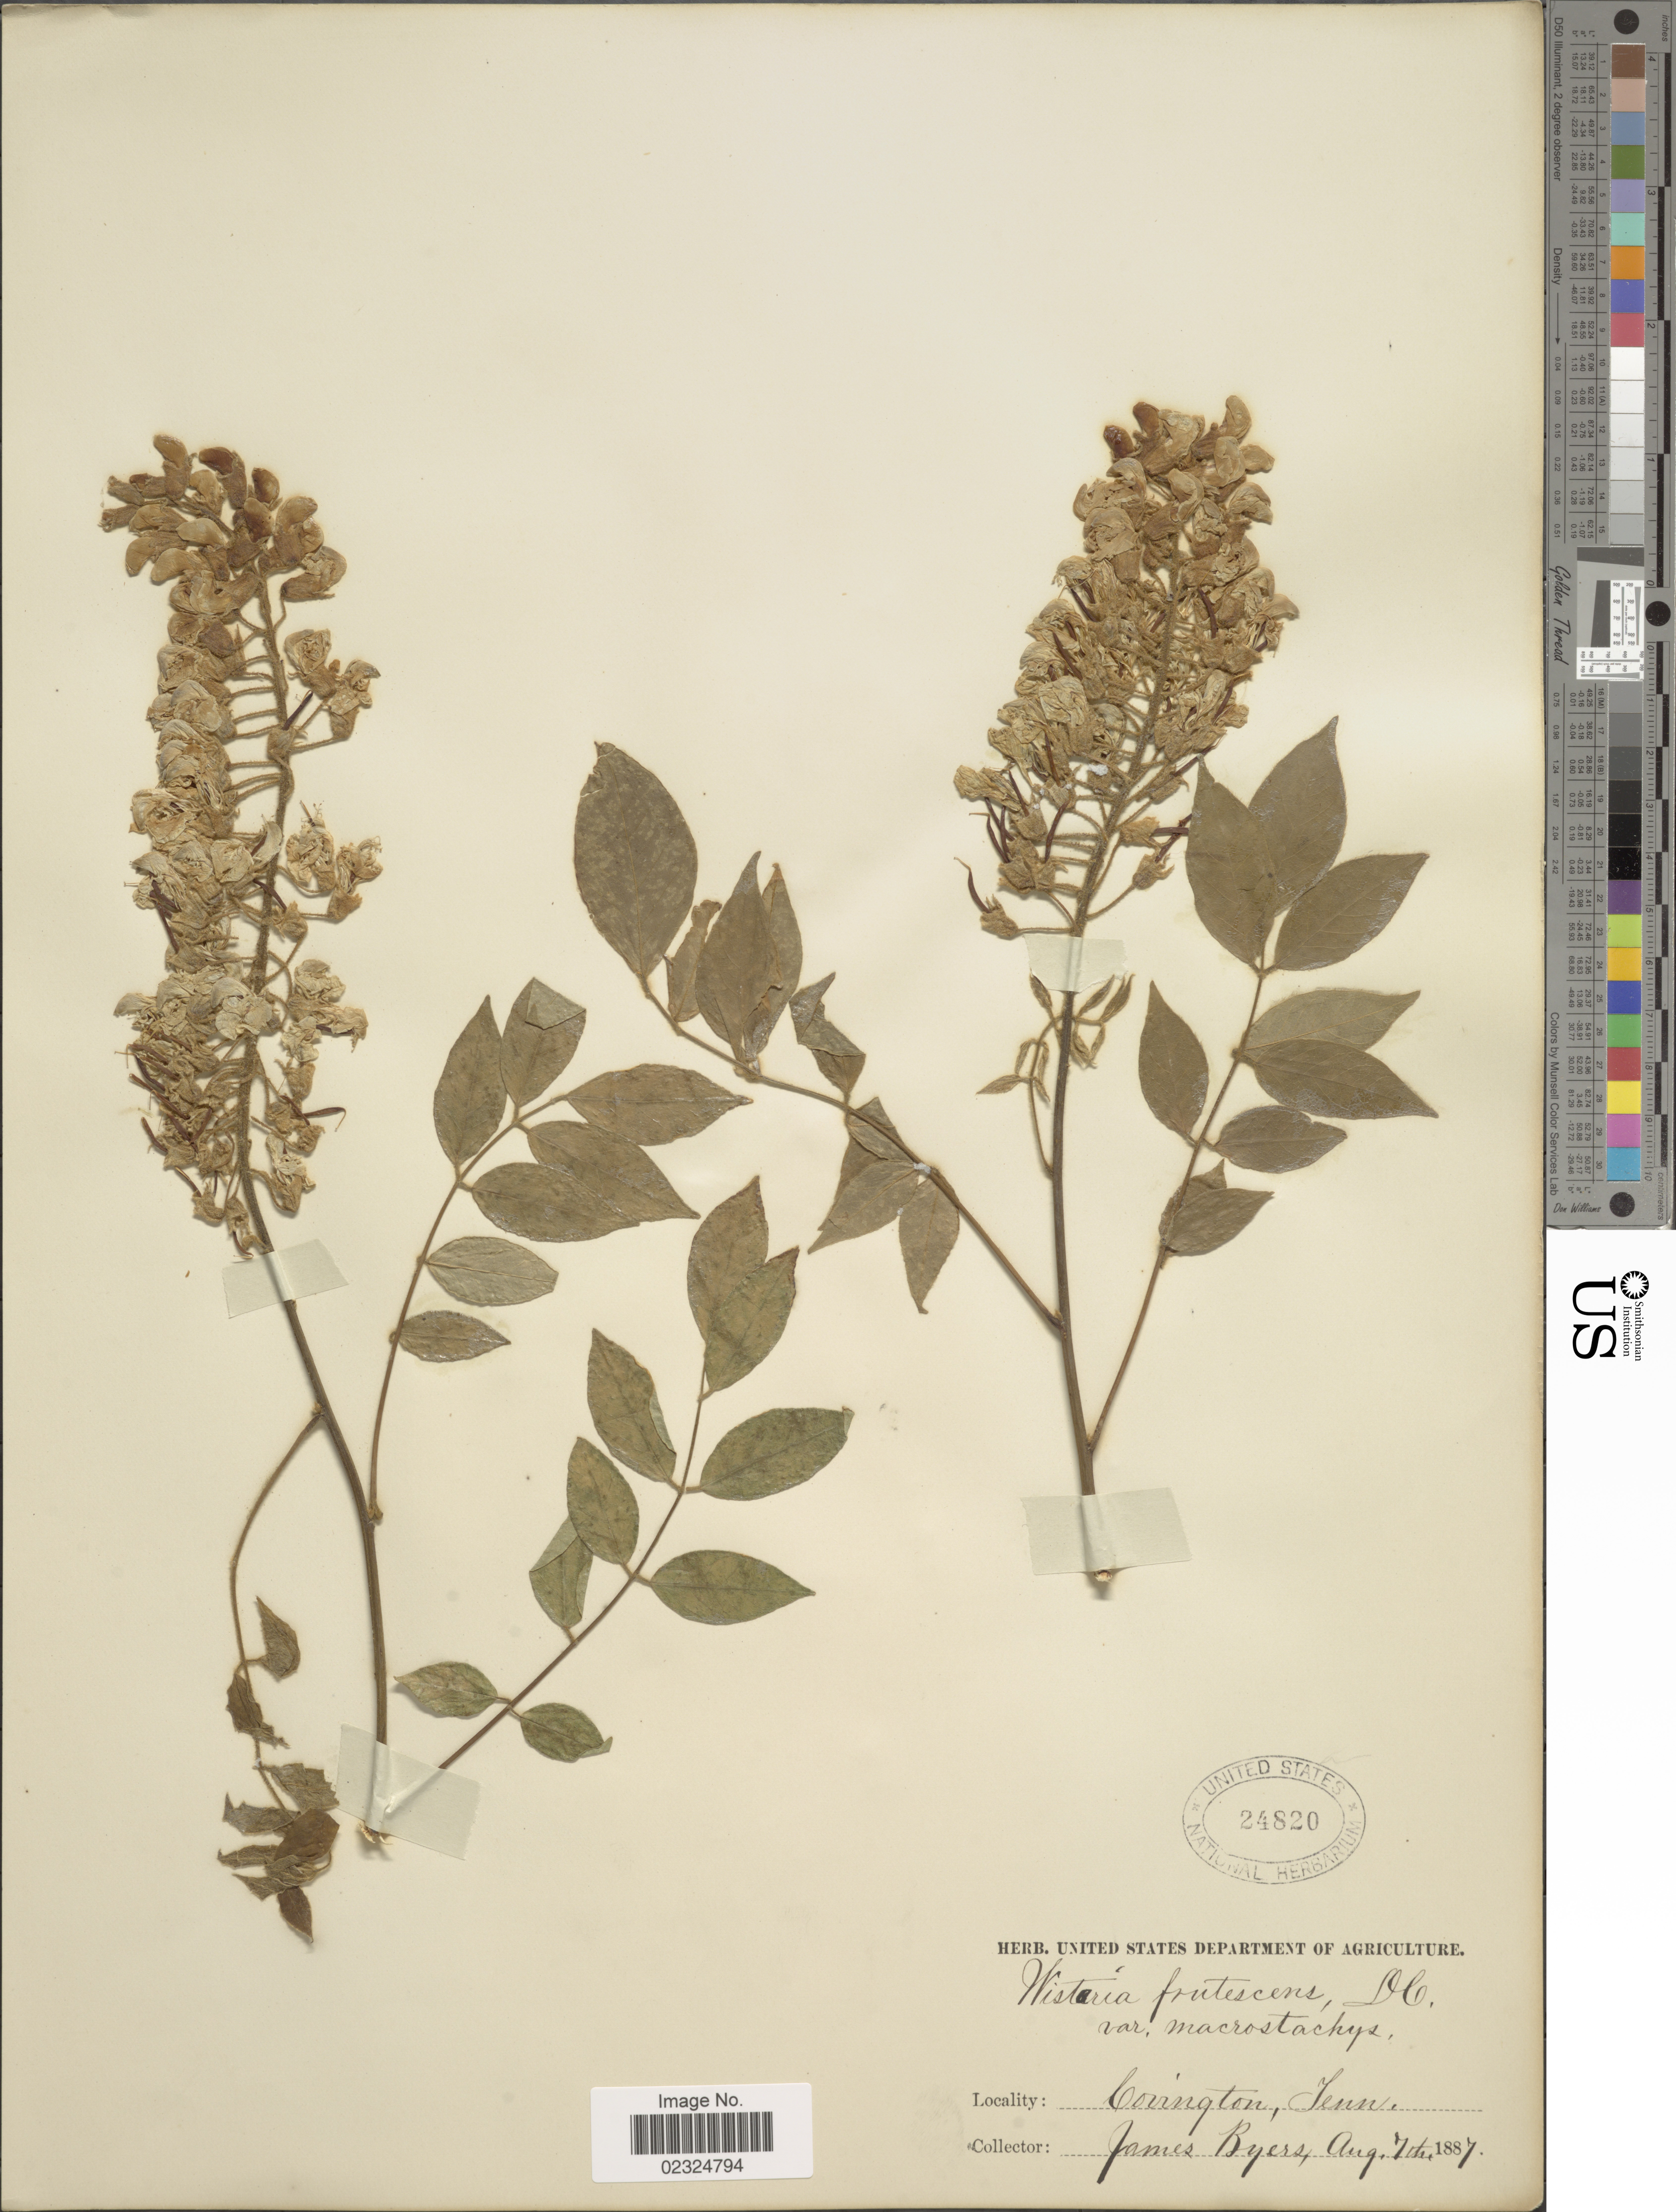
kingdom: Plantae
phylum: Tracheophyta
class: Magnoliopsida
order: Fabales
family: Fabaceae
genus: Wisteria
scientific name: Wisteria macrostachya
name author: (Torr. & A. Gray) Nutt. ex B.L. Rob. & Fernald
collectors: J. Byers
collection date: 1887-08-07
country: United States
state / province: Tennessee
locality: Covington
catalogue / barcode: US 24820